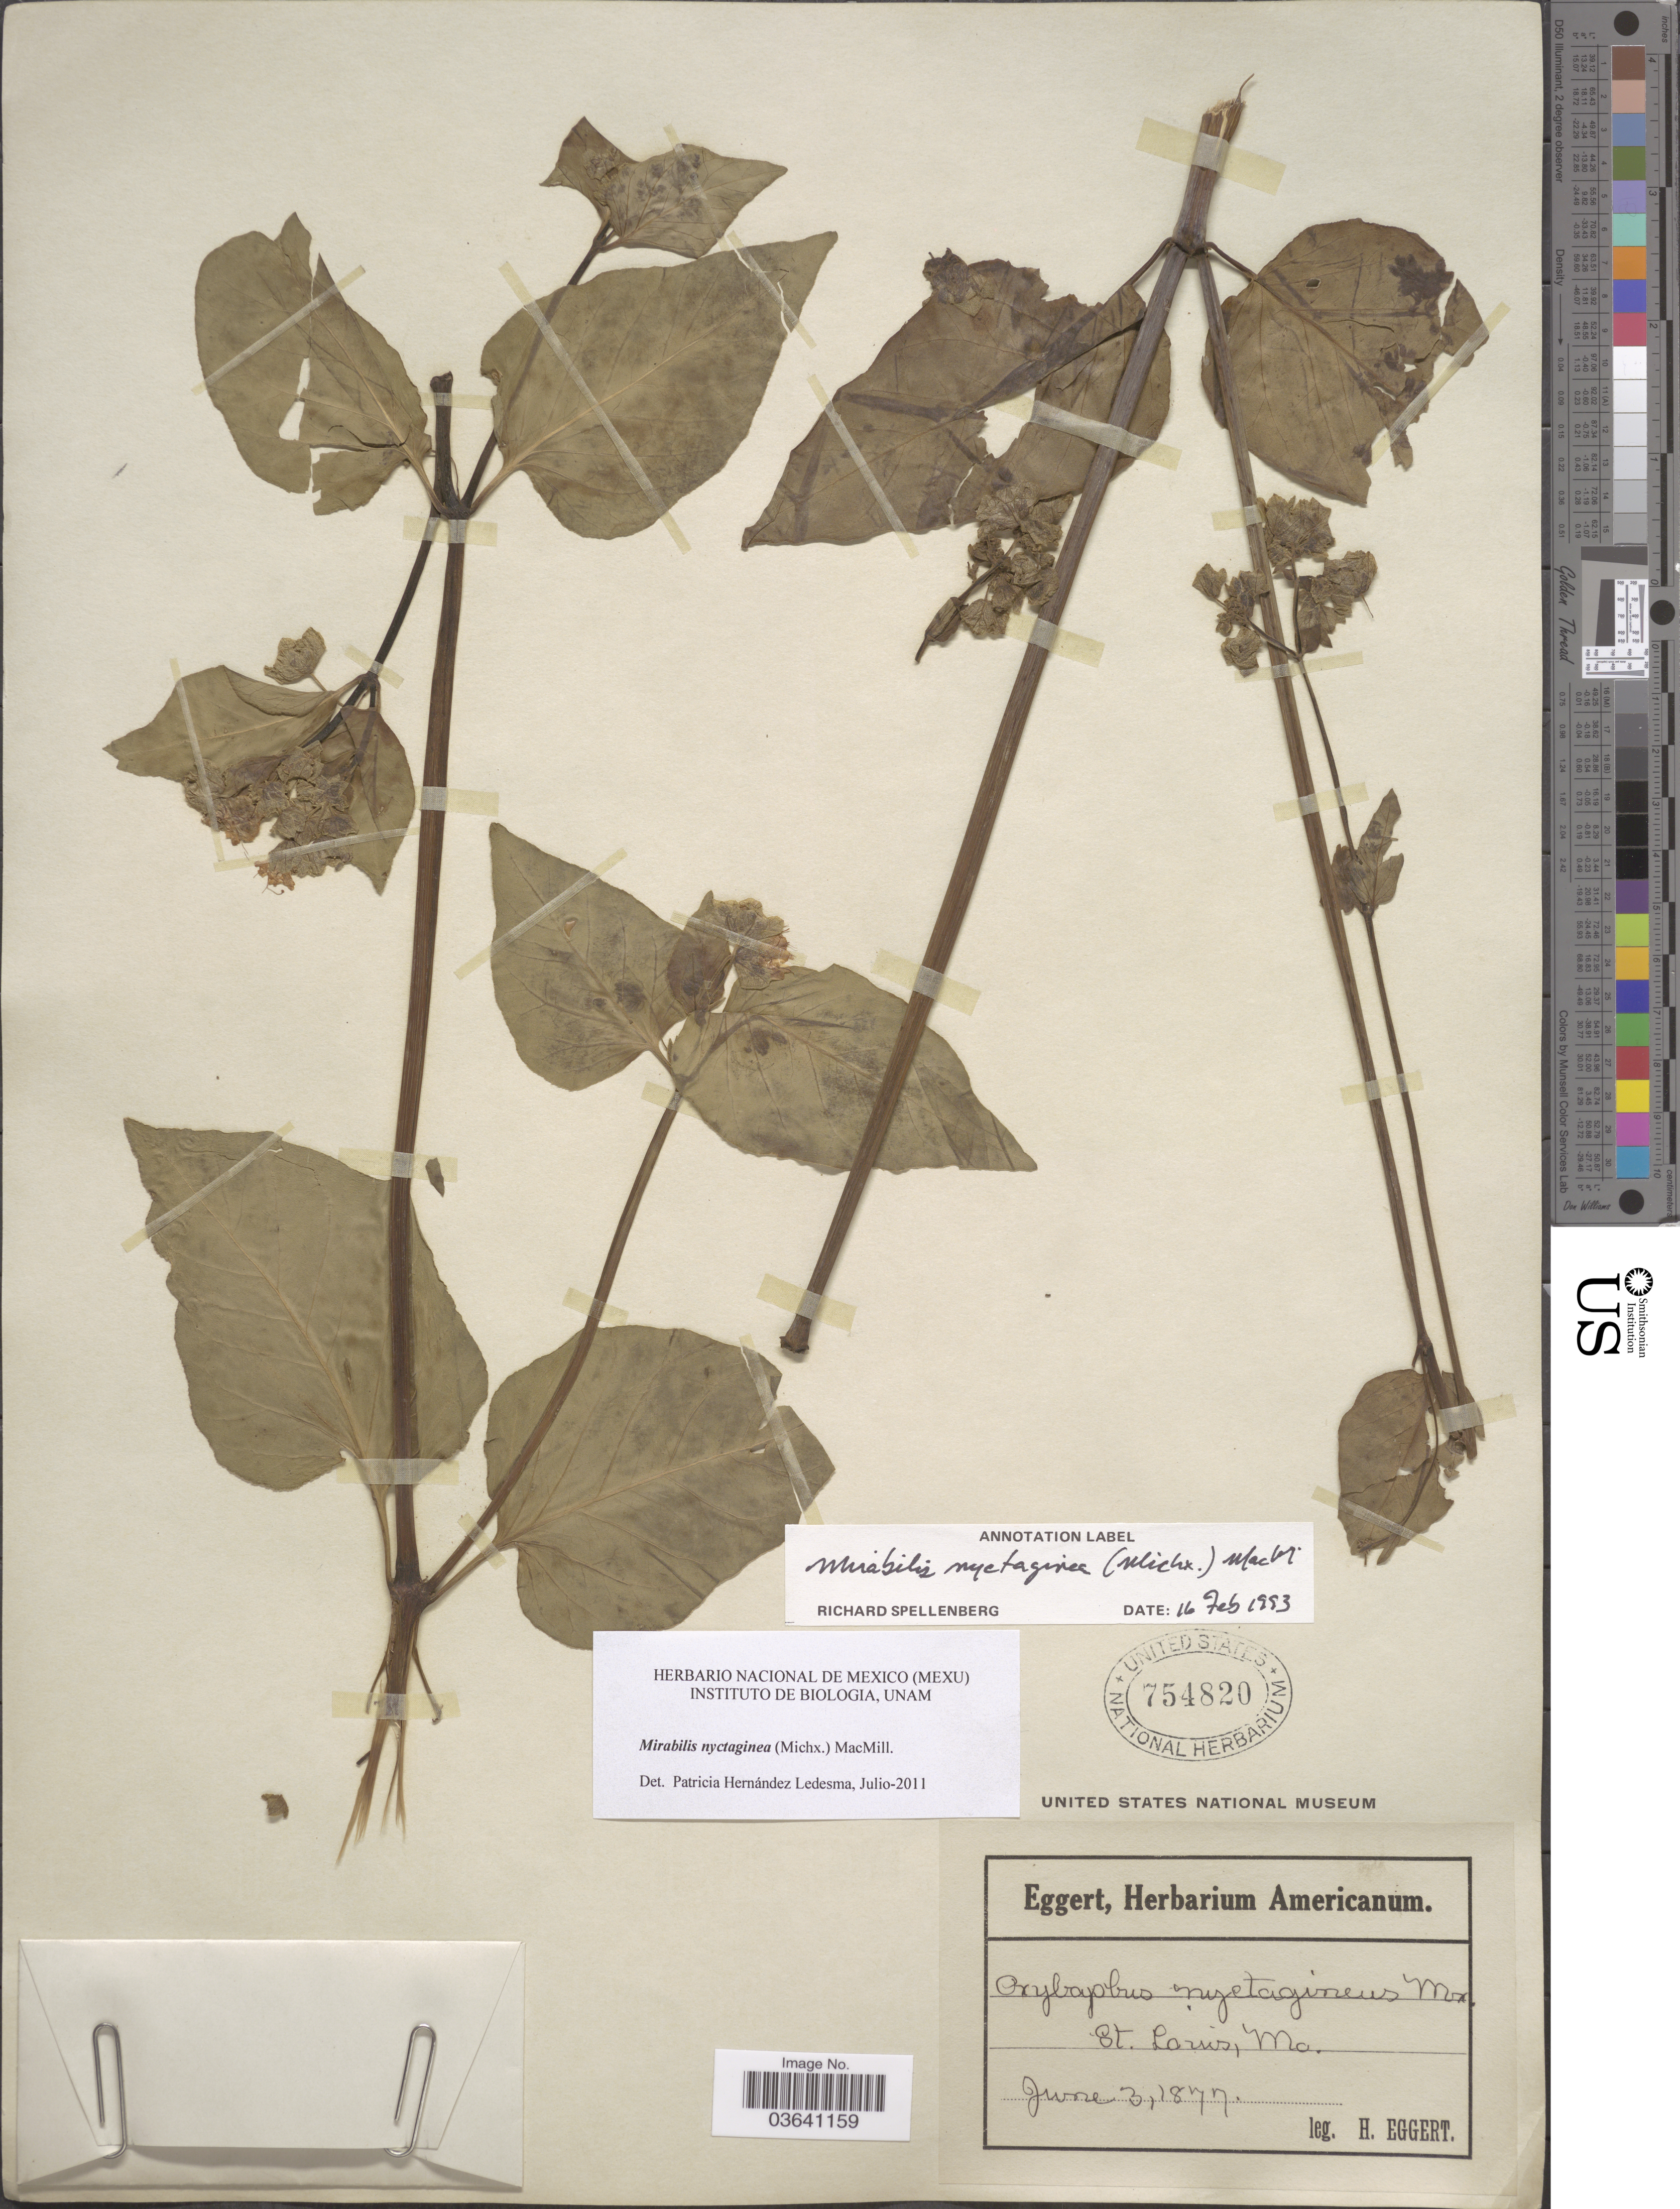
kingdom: Plantae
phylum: Tracheophyta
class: Magnoliopsida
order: Caryophyllales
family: Nyctaginaceae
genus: Mirabilis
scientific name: Mirabilis nyctaginea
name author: (Michx.) MacMill.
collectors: H. Eggert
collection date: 1877-06-03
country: United States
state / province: Missouri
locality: St. Louis.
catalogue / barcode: US 754820